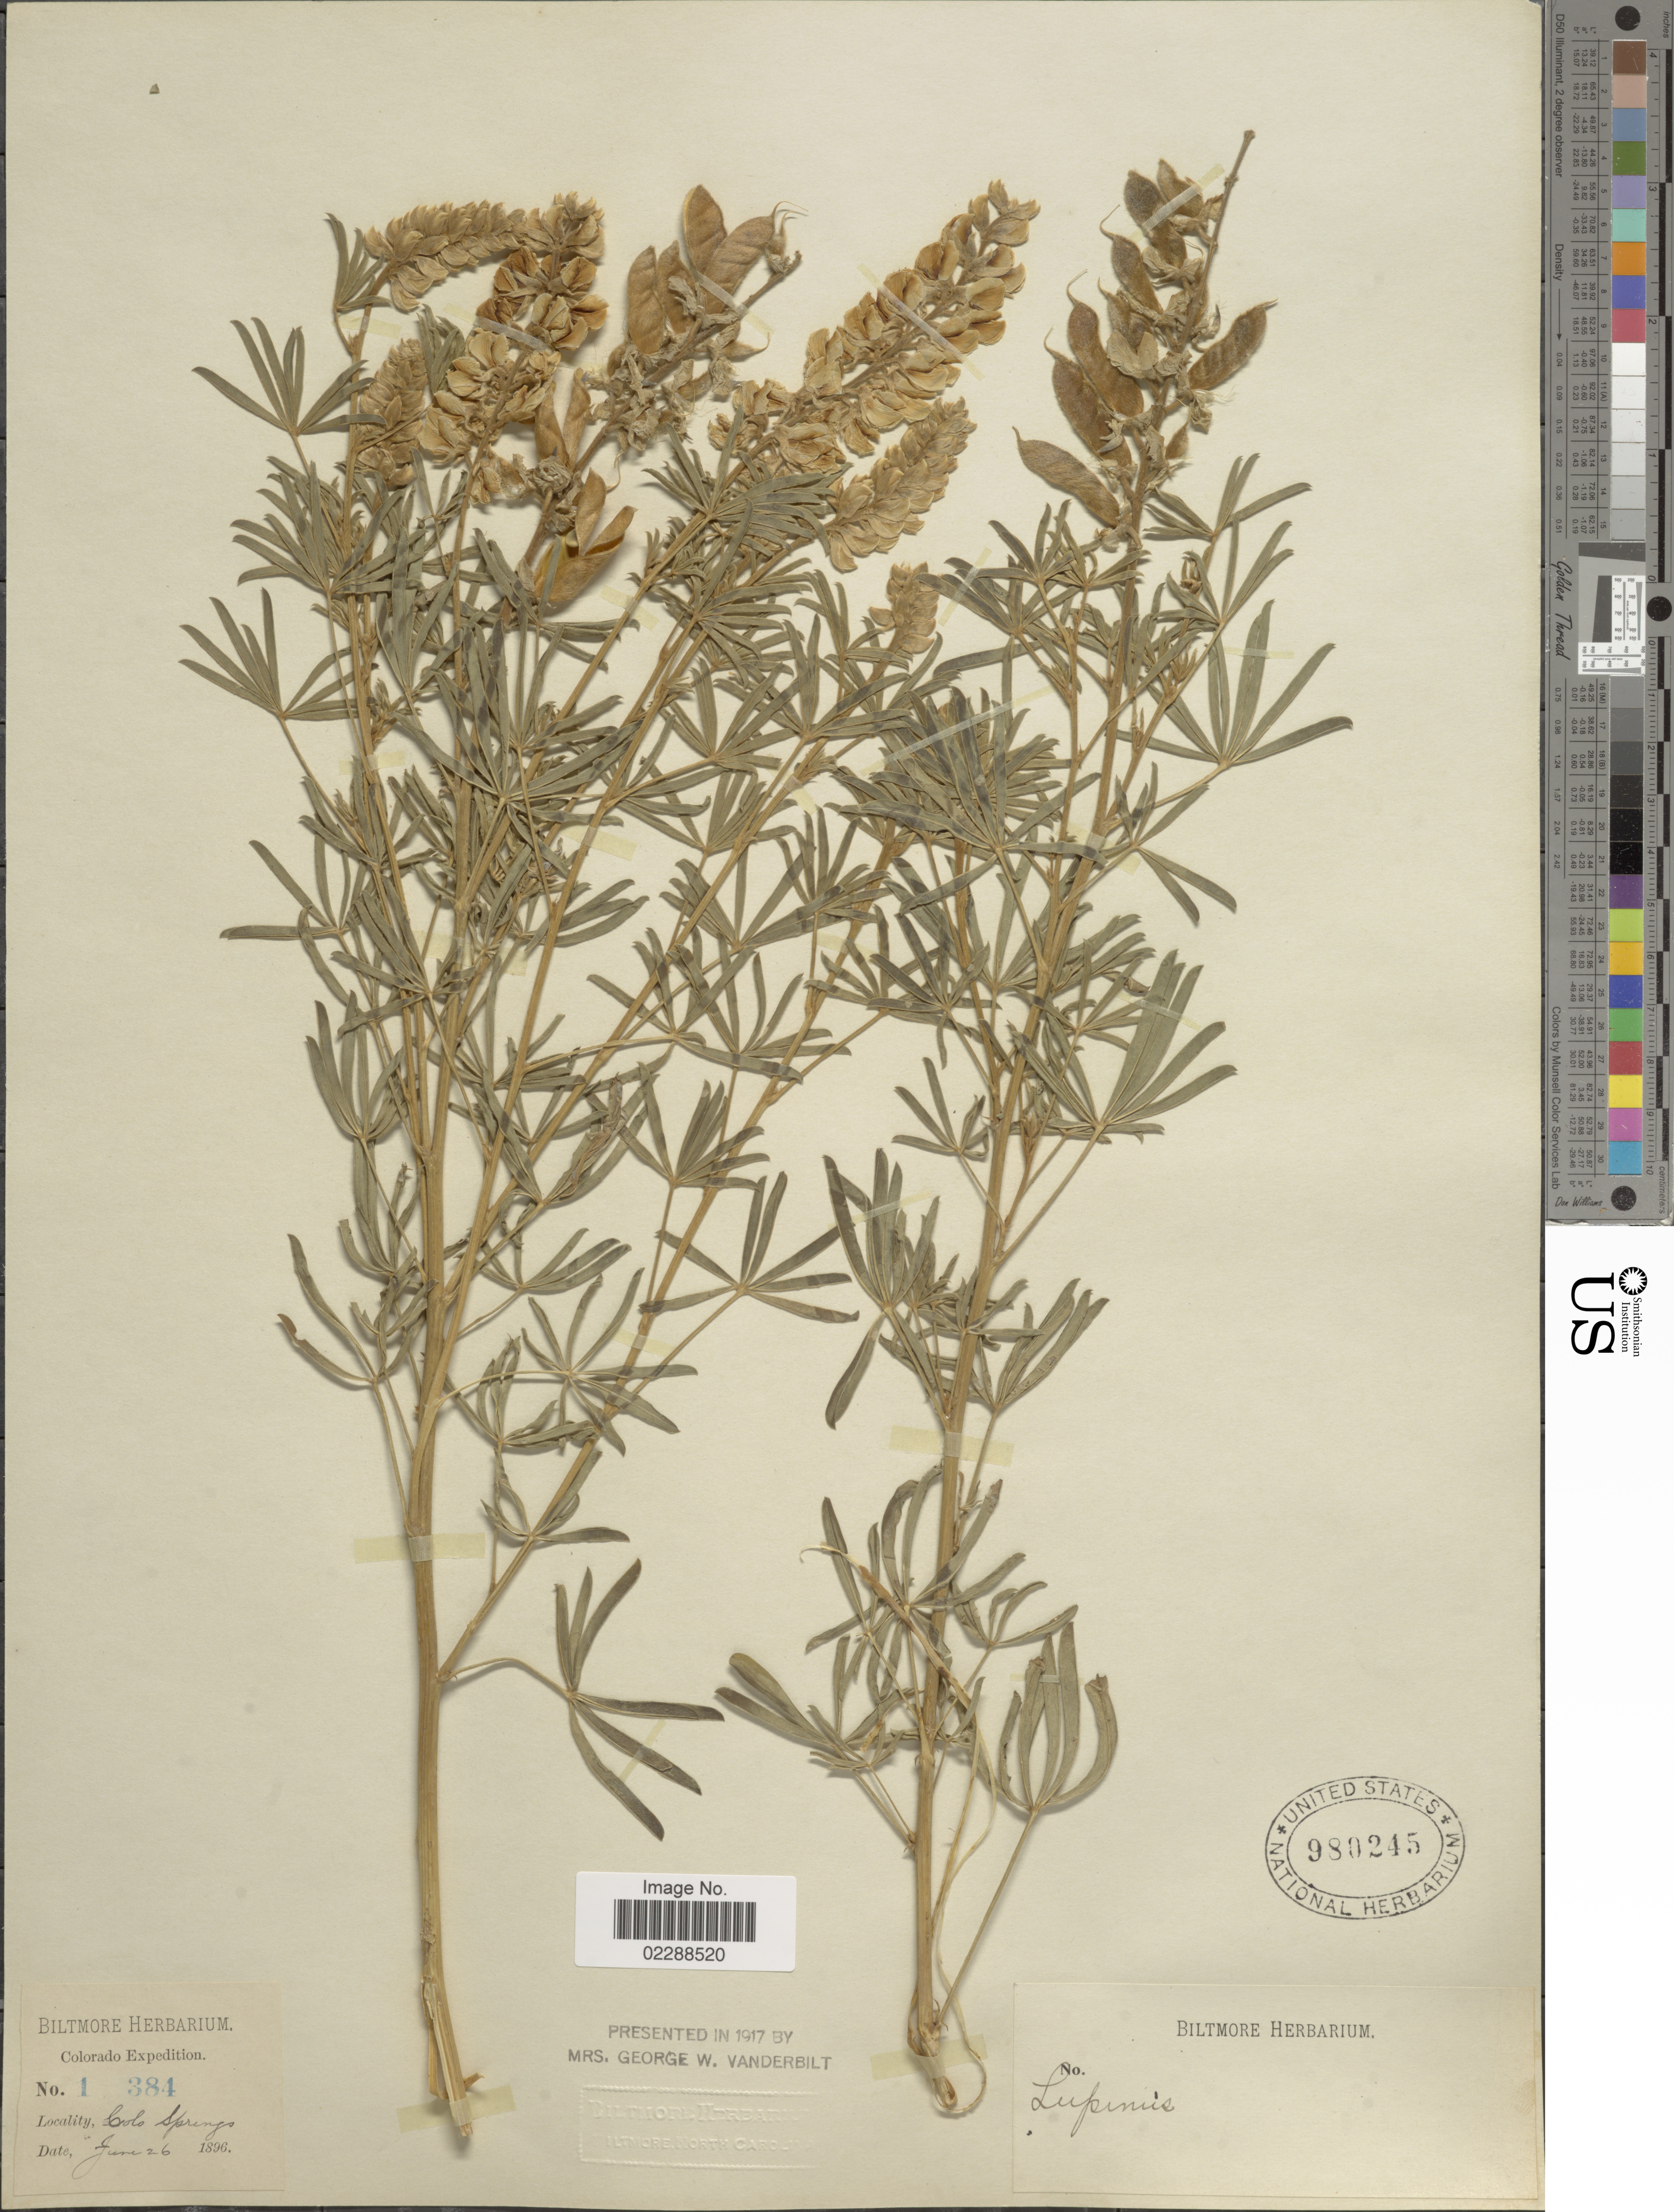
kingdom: Plantae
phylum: Tracheophyta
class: Magnoliopsida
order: Fabales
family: Fabaceae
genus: Lupinus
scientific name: Lupinus sp.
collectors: ex herb. Biltmore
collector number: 1384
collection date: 1896-06-26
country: United States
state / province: Colorado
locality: Colo Springs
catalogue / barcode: US 980245